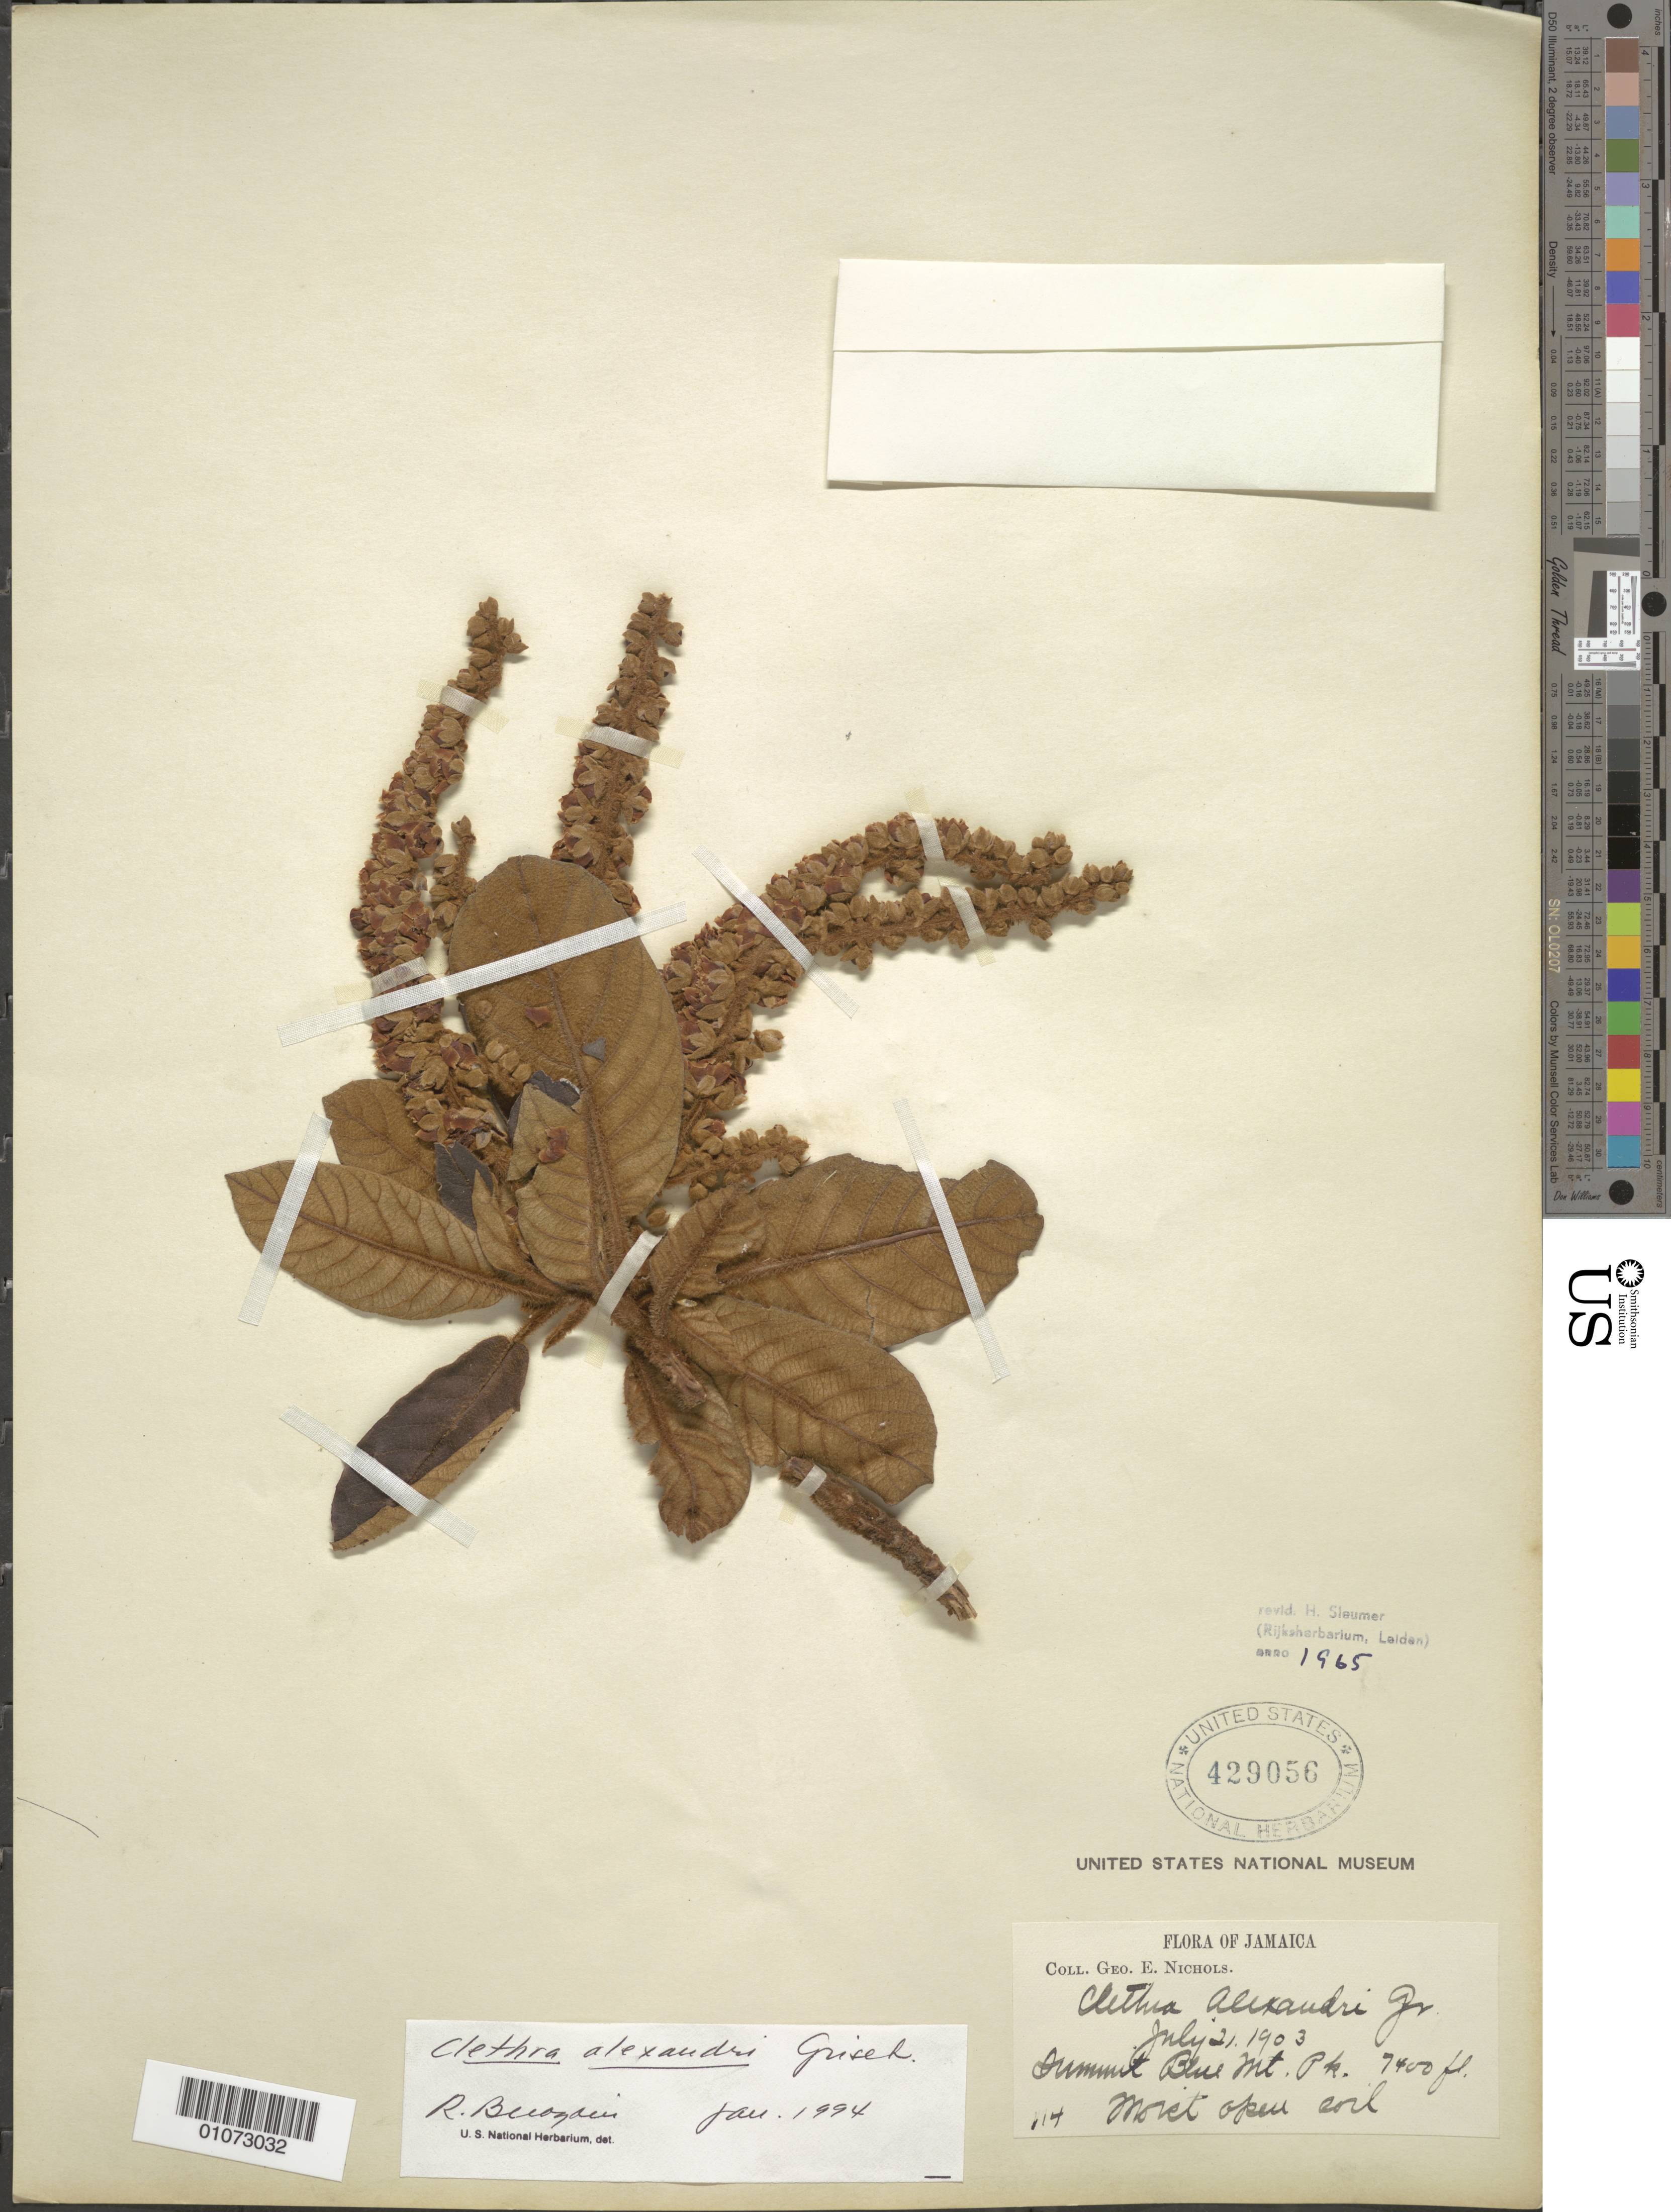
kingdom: Plantae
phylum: Tracheophyta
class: Magnoliopsida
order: Ericales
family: Clethraceae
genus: Clethra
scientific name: Clethra alexandri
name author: Griseb.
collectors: G. E. Nichols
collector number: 114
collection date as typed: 02 Jul 1903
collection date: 1903-07-02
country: Jamaica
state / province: Saint Thomas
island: Jamaica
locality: Summit blue Mountain Peak.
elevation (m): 2256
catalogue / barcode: US 429056